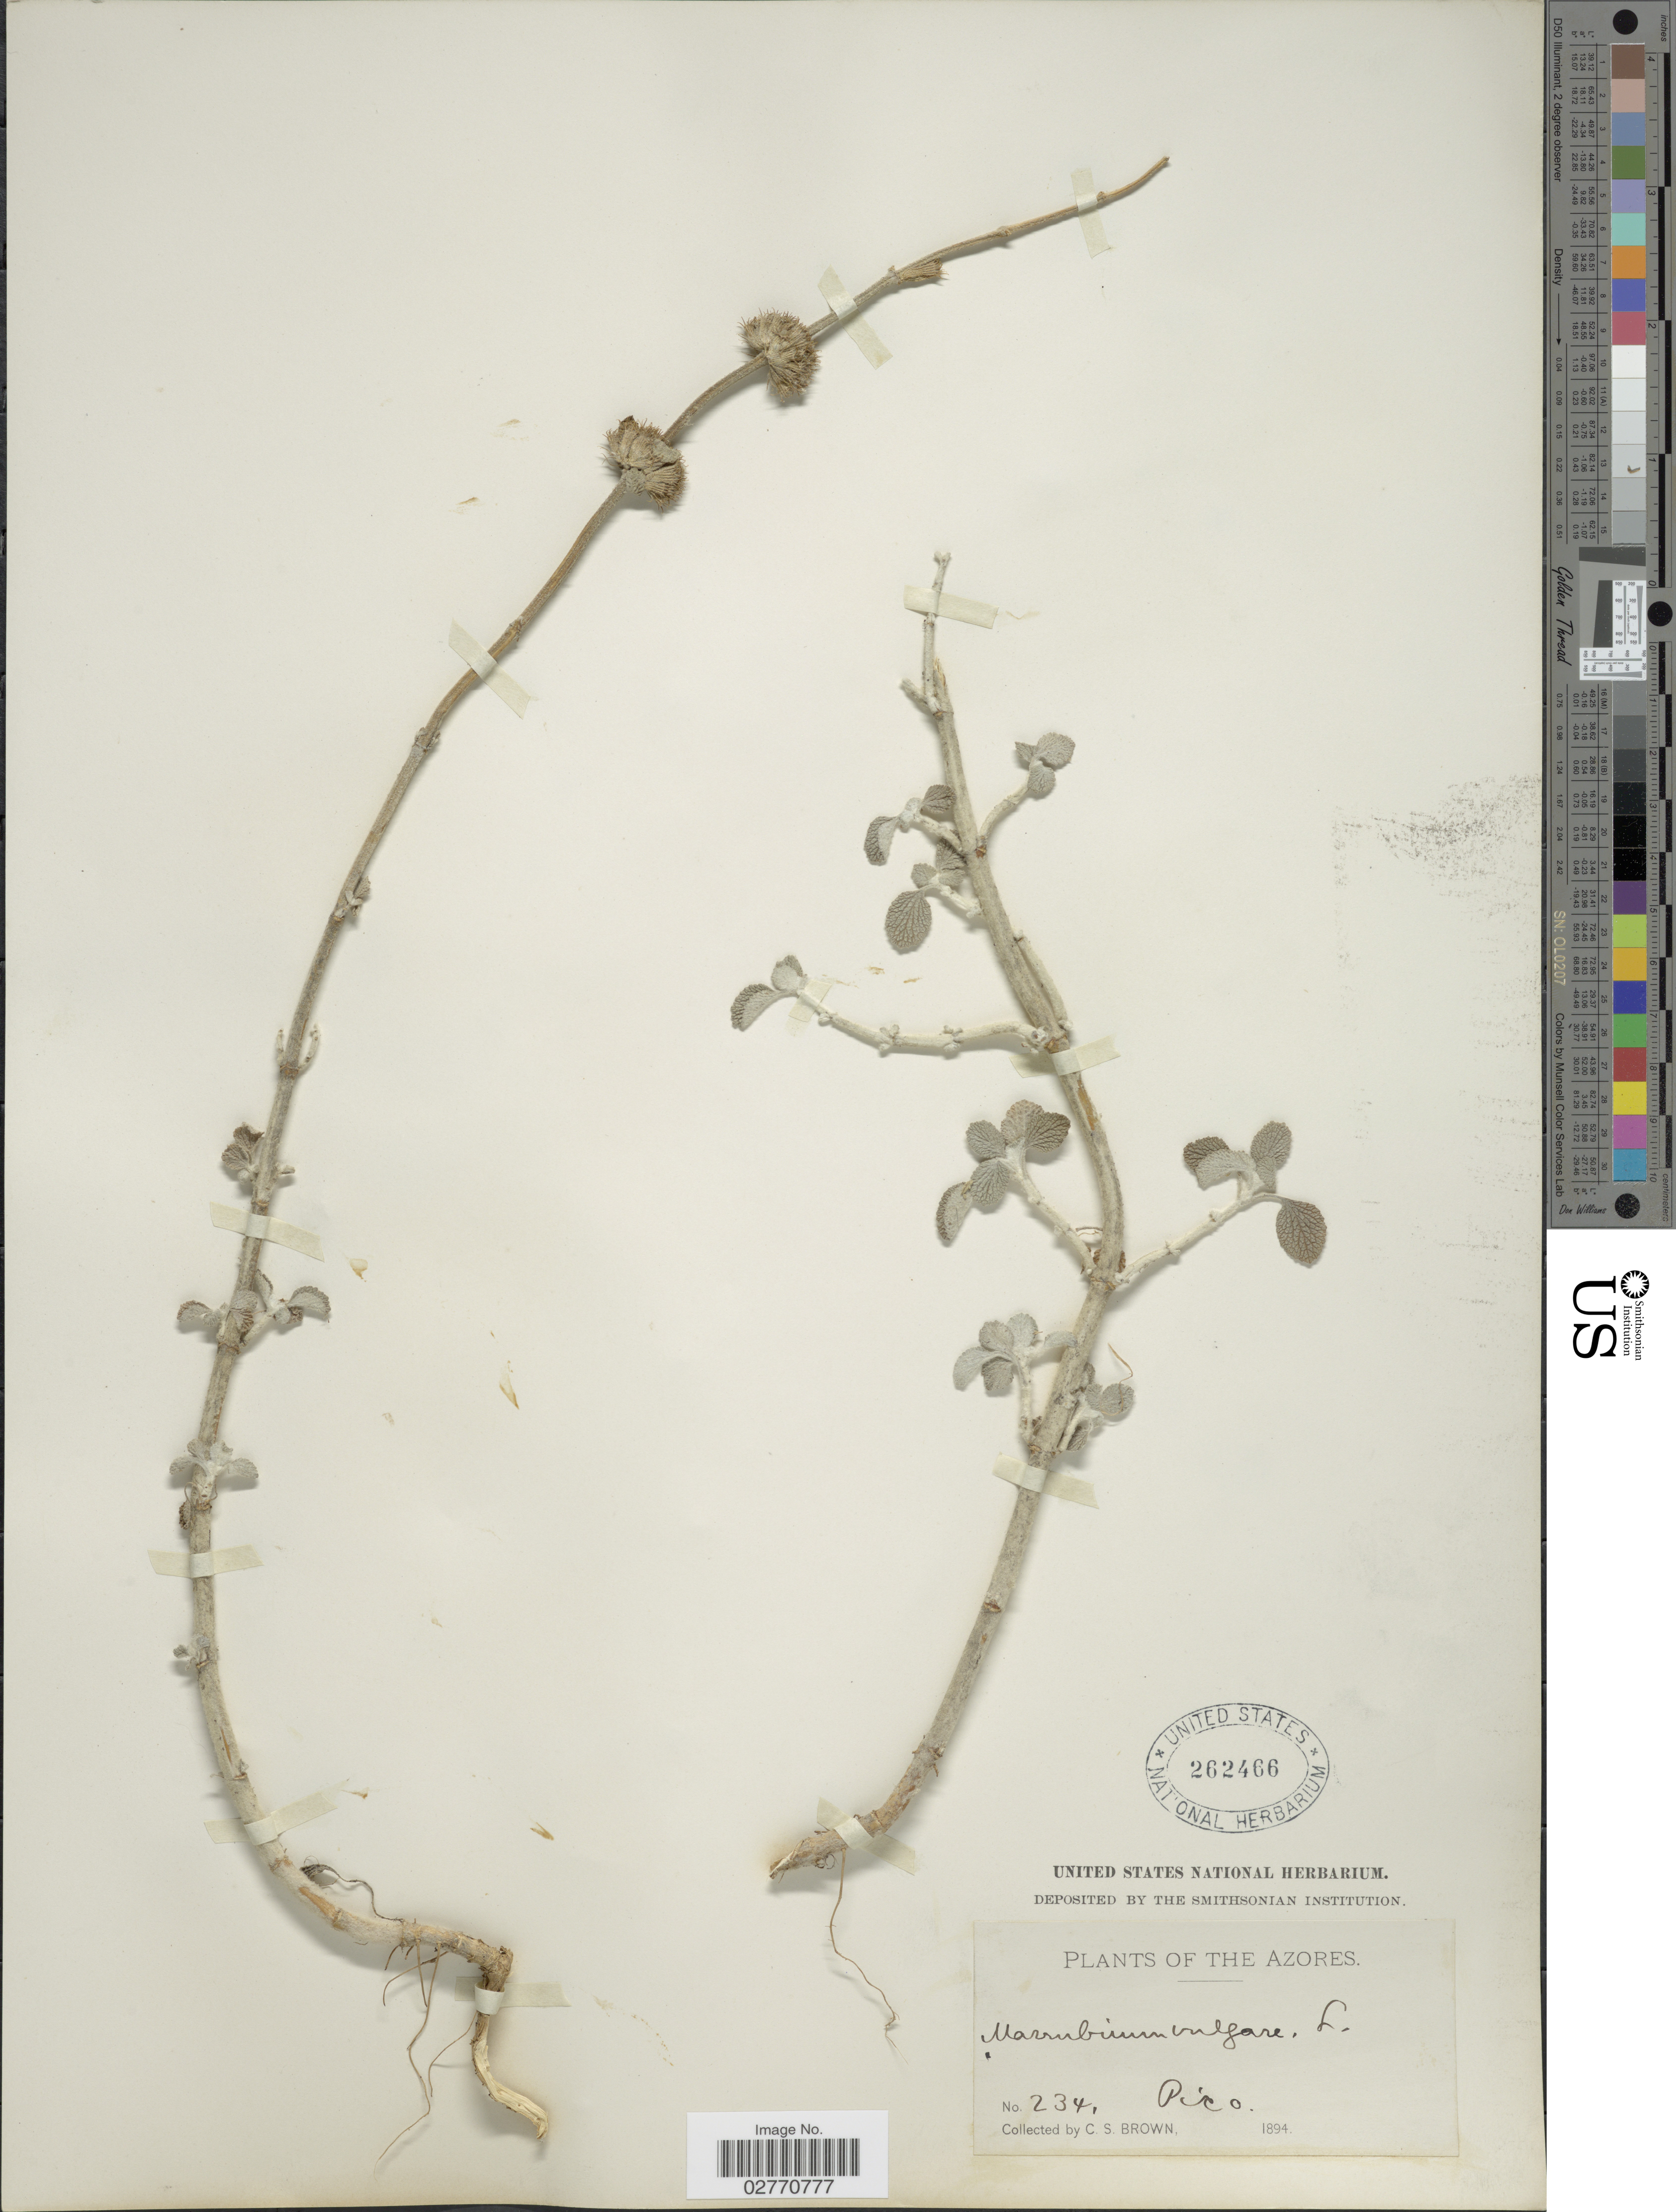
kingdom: Plantae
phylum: Tracheophyta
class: Magnoliopsida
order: Lamiales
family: Lamiaceae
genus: Marrubium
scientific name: Marrubium vulgare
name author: L.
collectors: C. S. Brown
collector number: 234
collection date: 1894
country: Portugal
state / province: Azores (Aut. Reg.)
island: Pico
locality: Pico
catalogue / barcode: US 262466